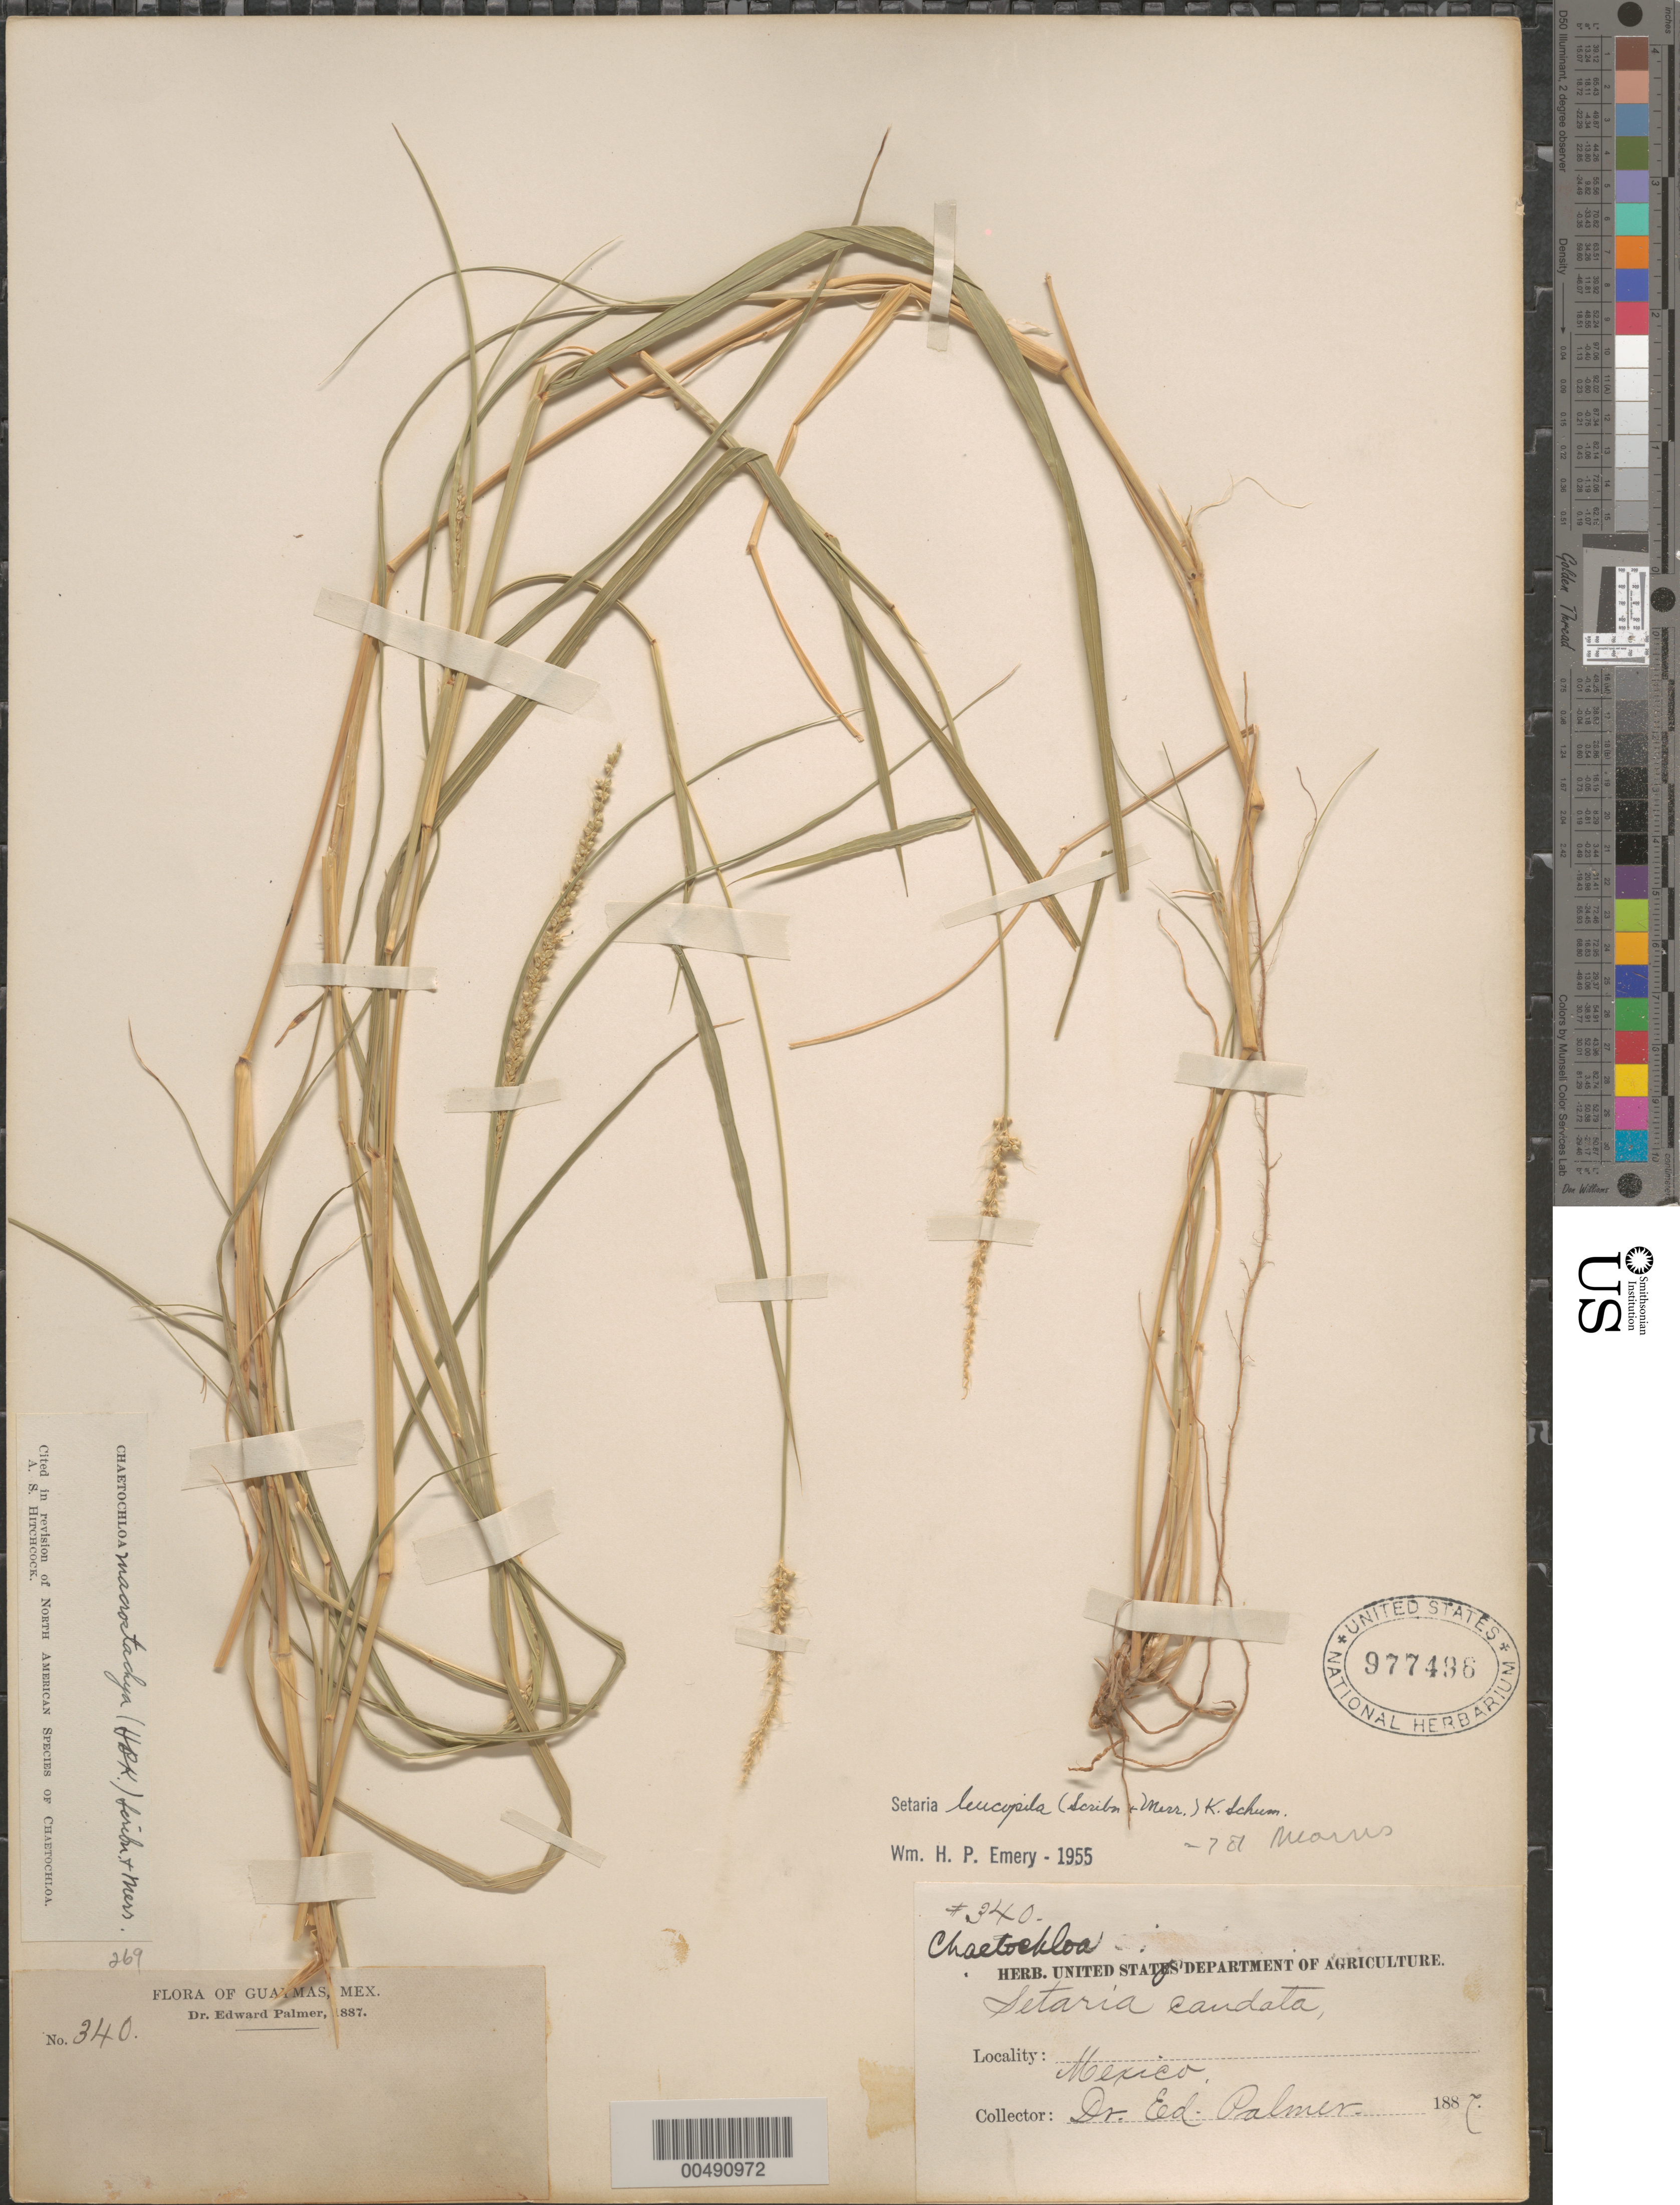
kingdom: Plantae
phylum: Tracheophyta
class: Liliopsida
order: Poales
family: Poaceae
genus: Setaria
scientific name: Setaria leucopila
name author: (Scribn. & Merr.) K. Schum.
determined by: Emery, W. H. P.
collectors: E. Palmer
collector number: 340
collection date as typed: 1887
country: Mexico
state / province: Sonora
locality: Guaymas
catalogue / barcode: US 977496